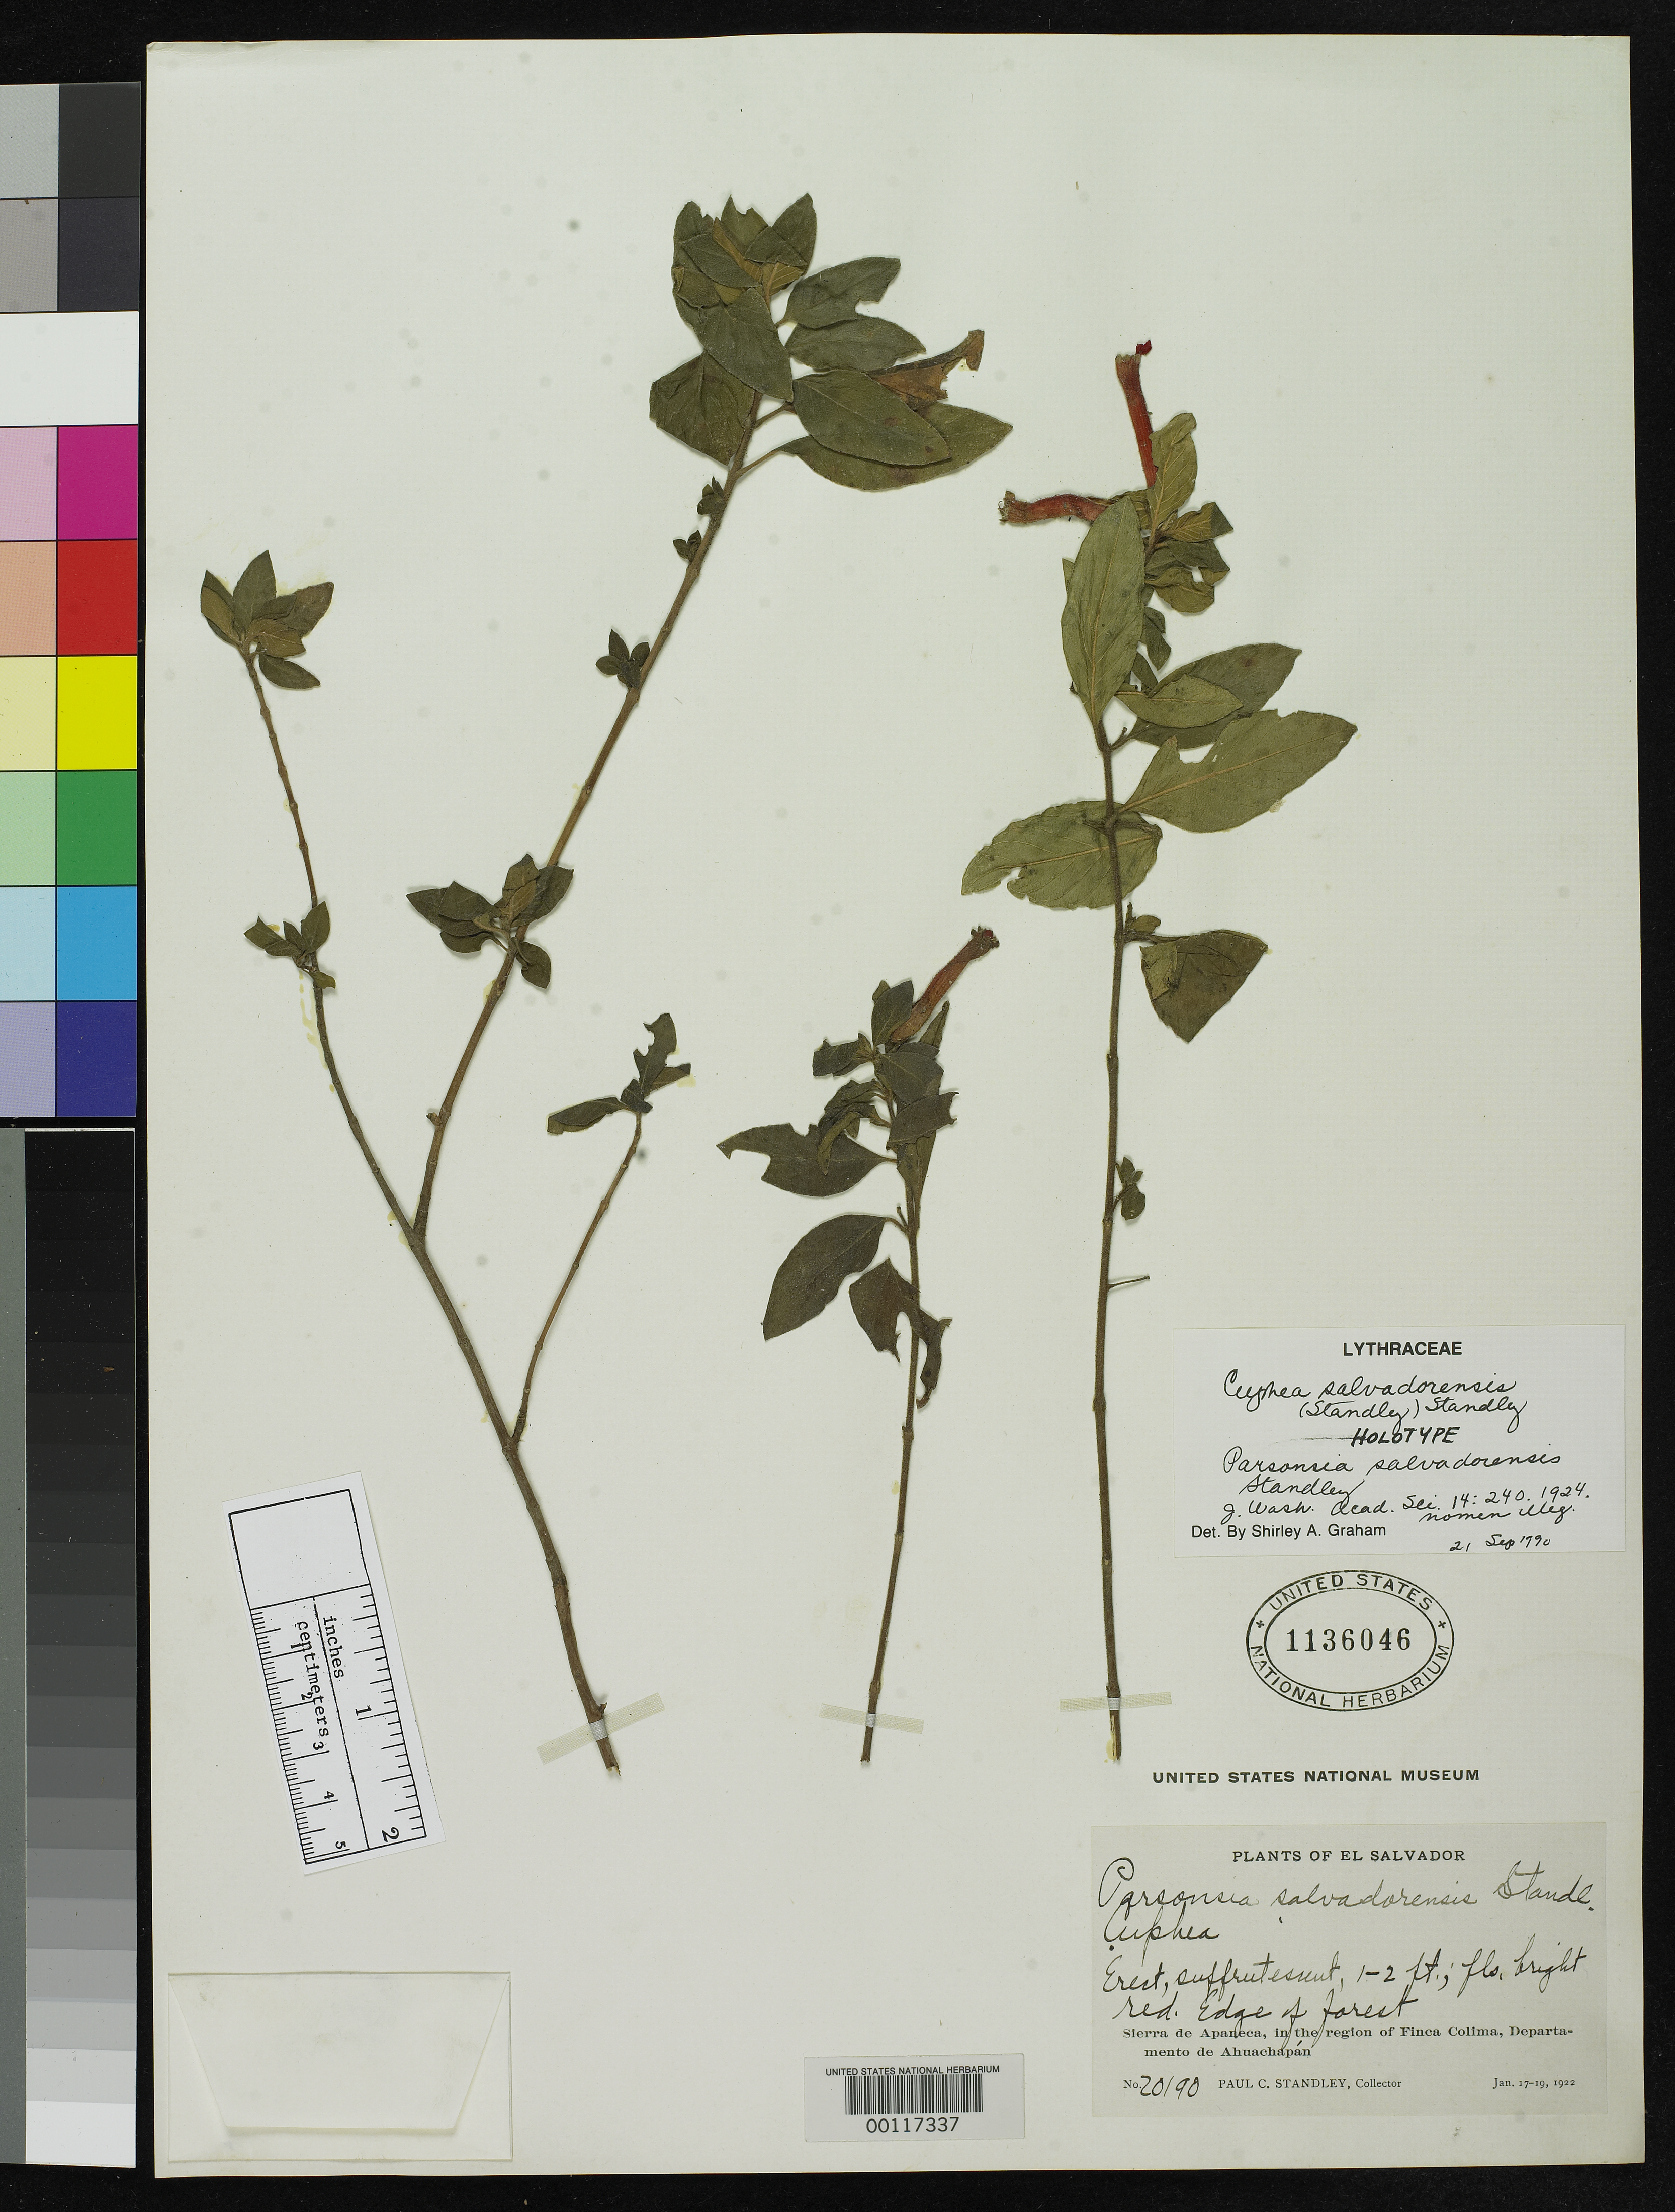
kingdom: Plantae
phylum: Tracheophyta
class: Magnoliopsida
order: Myrtales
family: Lythraceae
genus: Parsonsia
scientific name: Parsonsia salvadorensis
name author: Standl.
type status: Holotype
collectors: P. C. Standley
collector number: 20190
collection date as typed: Jan 1922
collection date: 1922-01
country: El Salvador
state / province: Ahuachapán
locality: Near Finca Colima, Sierra de Apaneca.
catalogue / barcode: US 1136046